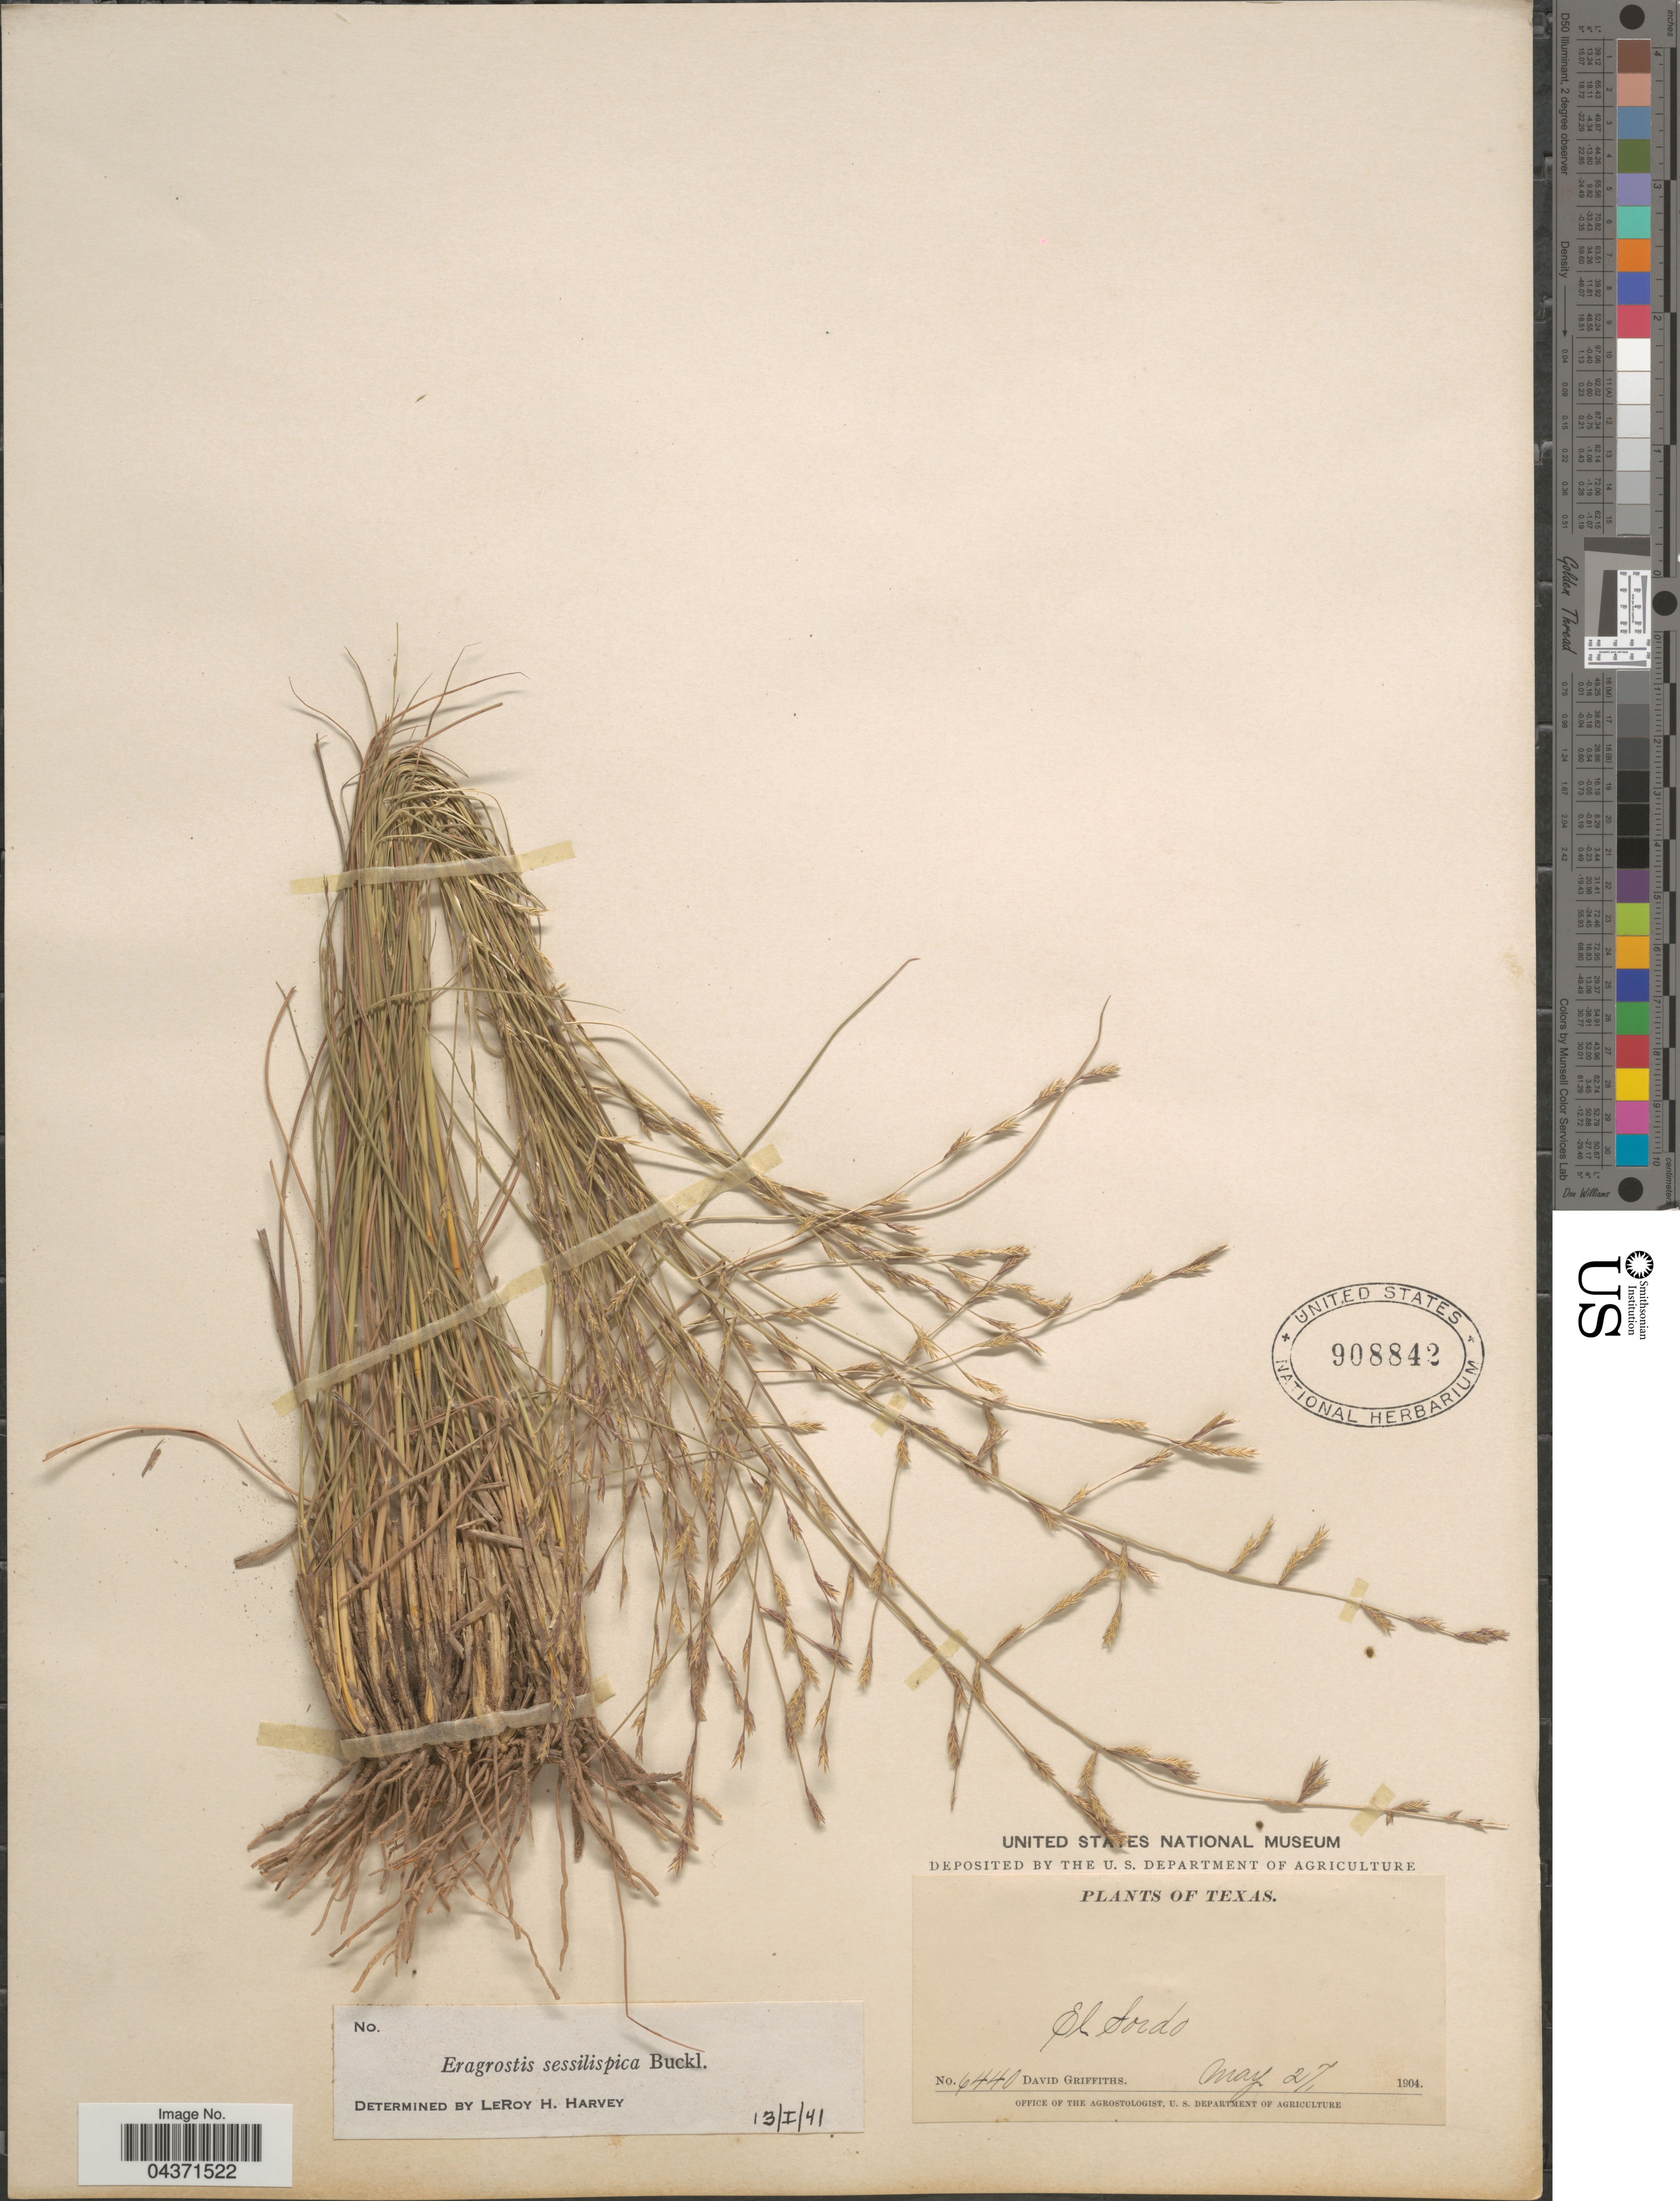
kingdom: Plantae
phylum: Tracheophyta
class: Liliopsida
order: Poales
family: Poaceae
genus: Eragrostis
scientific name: Eragrostis sessilispica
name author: Buckley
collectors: D. Griffiths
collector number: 6440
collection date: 1904-05-27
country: United States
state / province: Texas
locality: El Sordo.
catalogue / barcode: US 908842